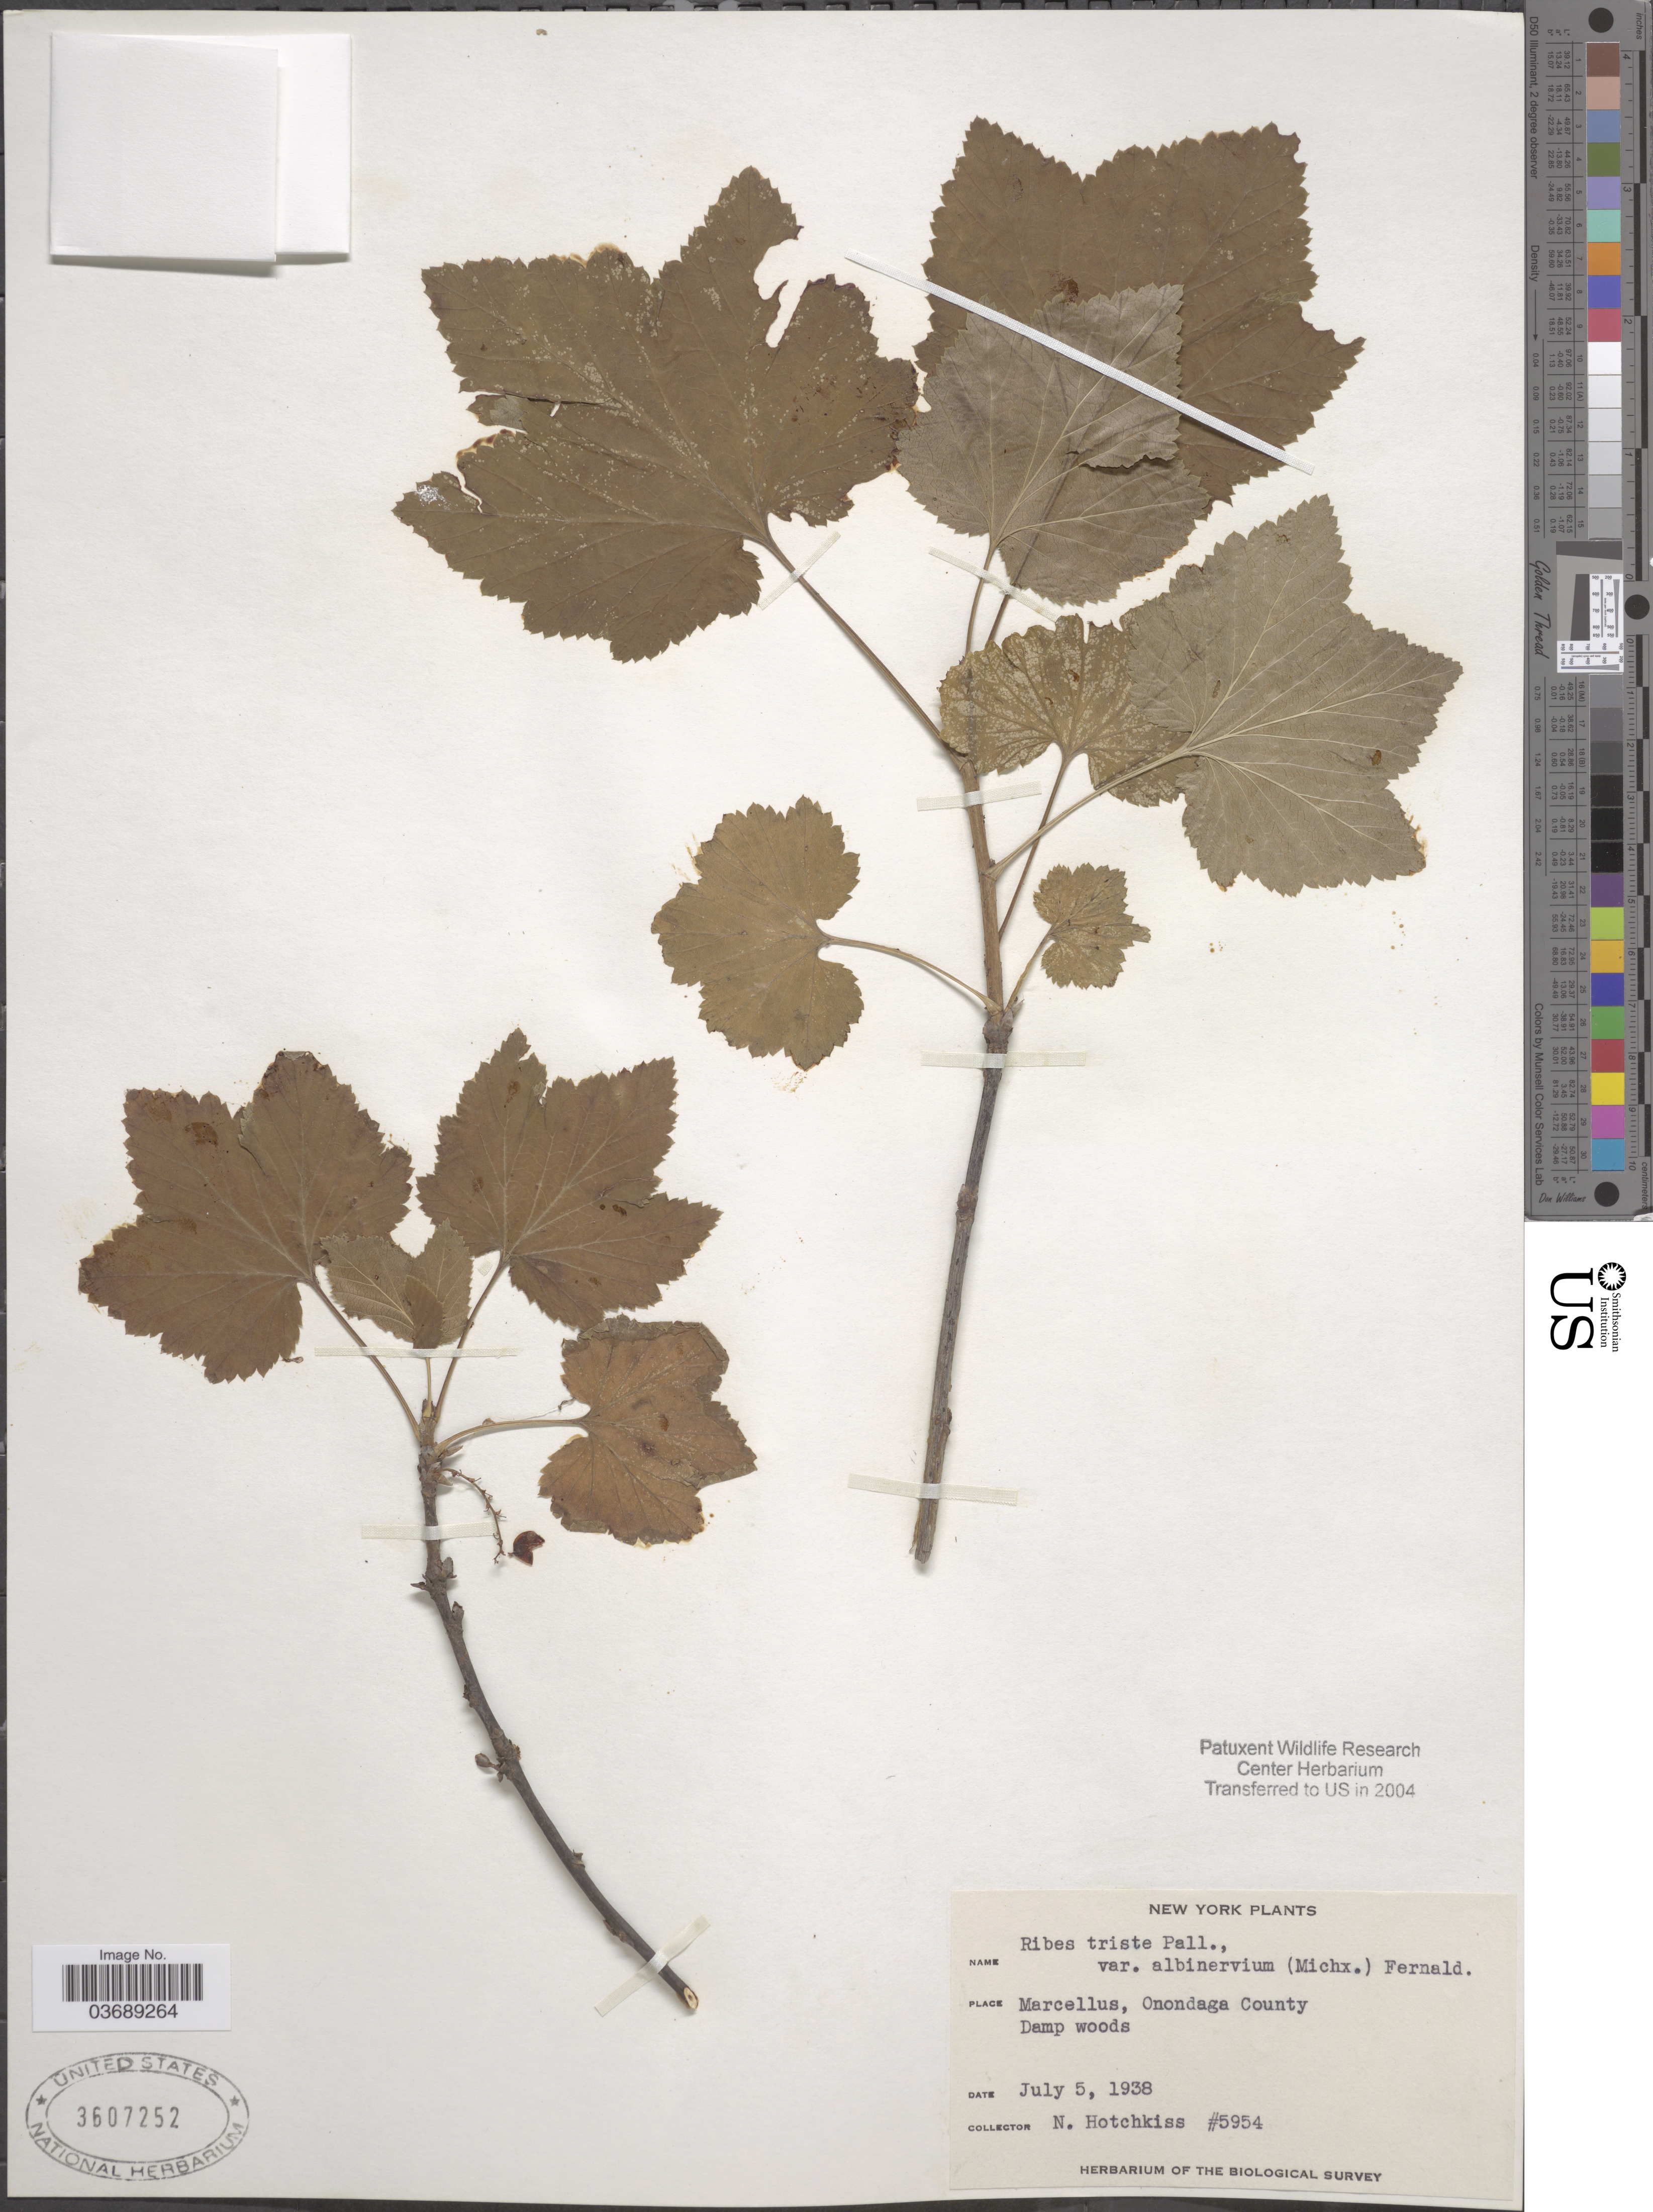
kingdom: Plantae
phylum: Tracheophyta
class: Magnoliopsida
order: Saxifragales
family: Grossulariaceae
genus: Ribes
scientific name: Ribes triste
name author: Pall.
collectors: N. Hotchkiss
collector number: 5954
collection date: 1938-07-05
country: United States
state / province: New York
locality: Marcellus, Onondaga County.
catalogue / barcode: US 3607252